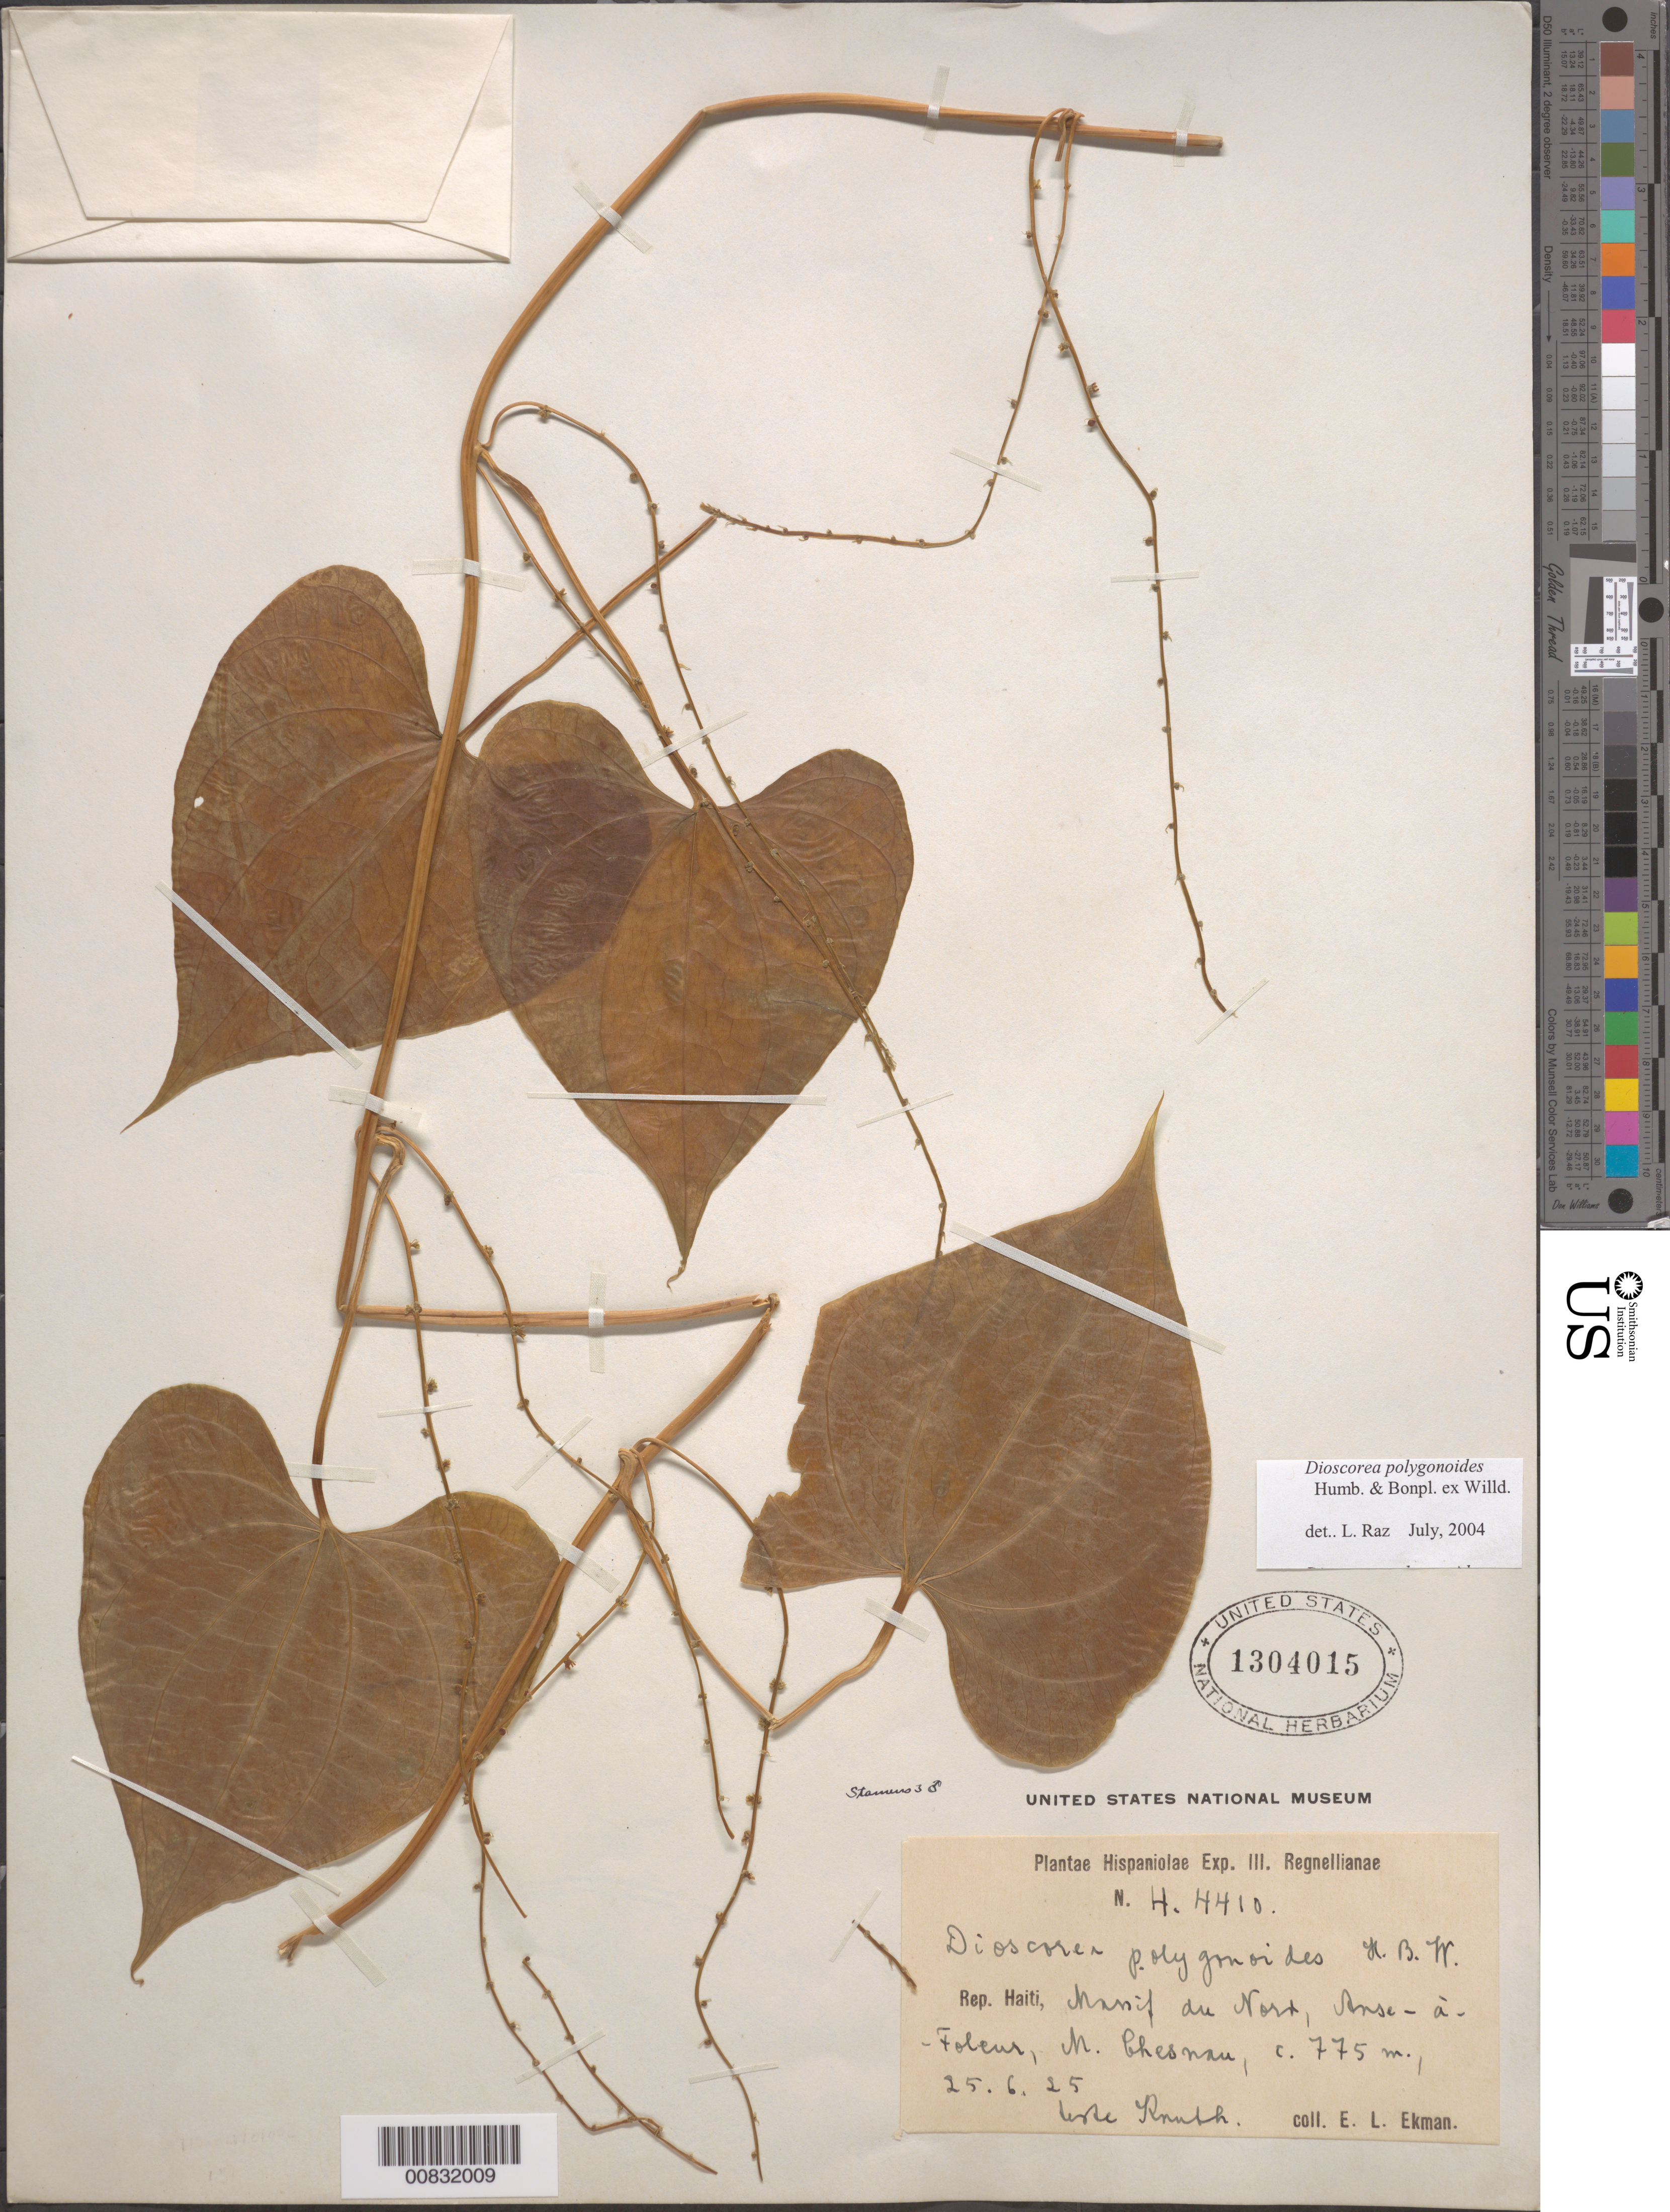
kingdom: Plantae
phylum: Tracheophyta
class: Liliopsida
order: Dioscoreales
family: Dioscoreaceae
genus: Dioscorea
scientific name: Dioscorea polygonoides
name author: Humb. & Bonpl. ex Willd.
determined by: Raz, Lauren, (K)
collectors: E. L. Ekman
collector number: H 4410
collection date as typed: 25 Jun 1925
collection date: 1925-06-25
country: Haiti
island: Hispaniola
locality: Massif du Nord, Anse-à-Foleur, "M. Chesnau".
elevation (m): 775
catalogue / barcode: US 1304015